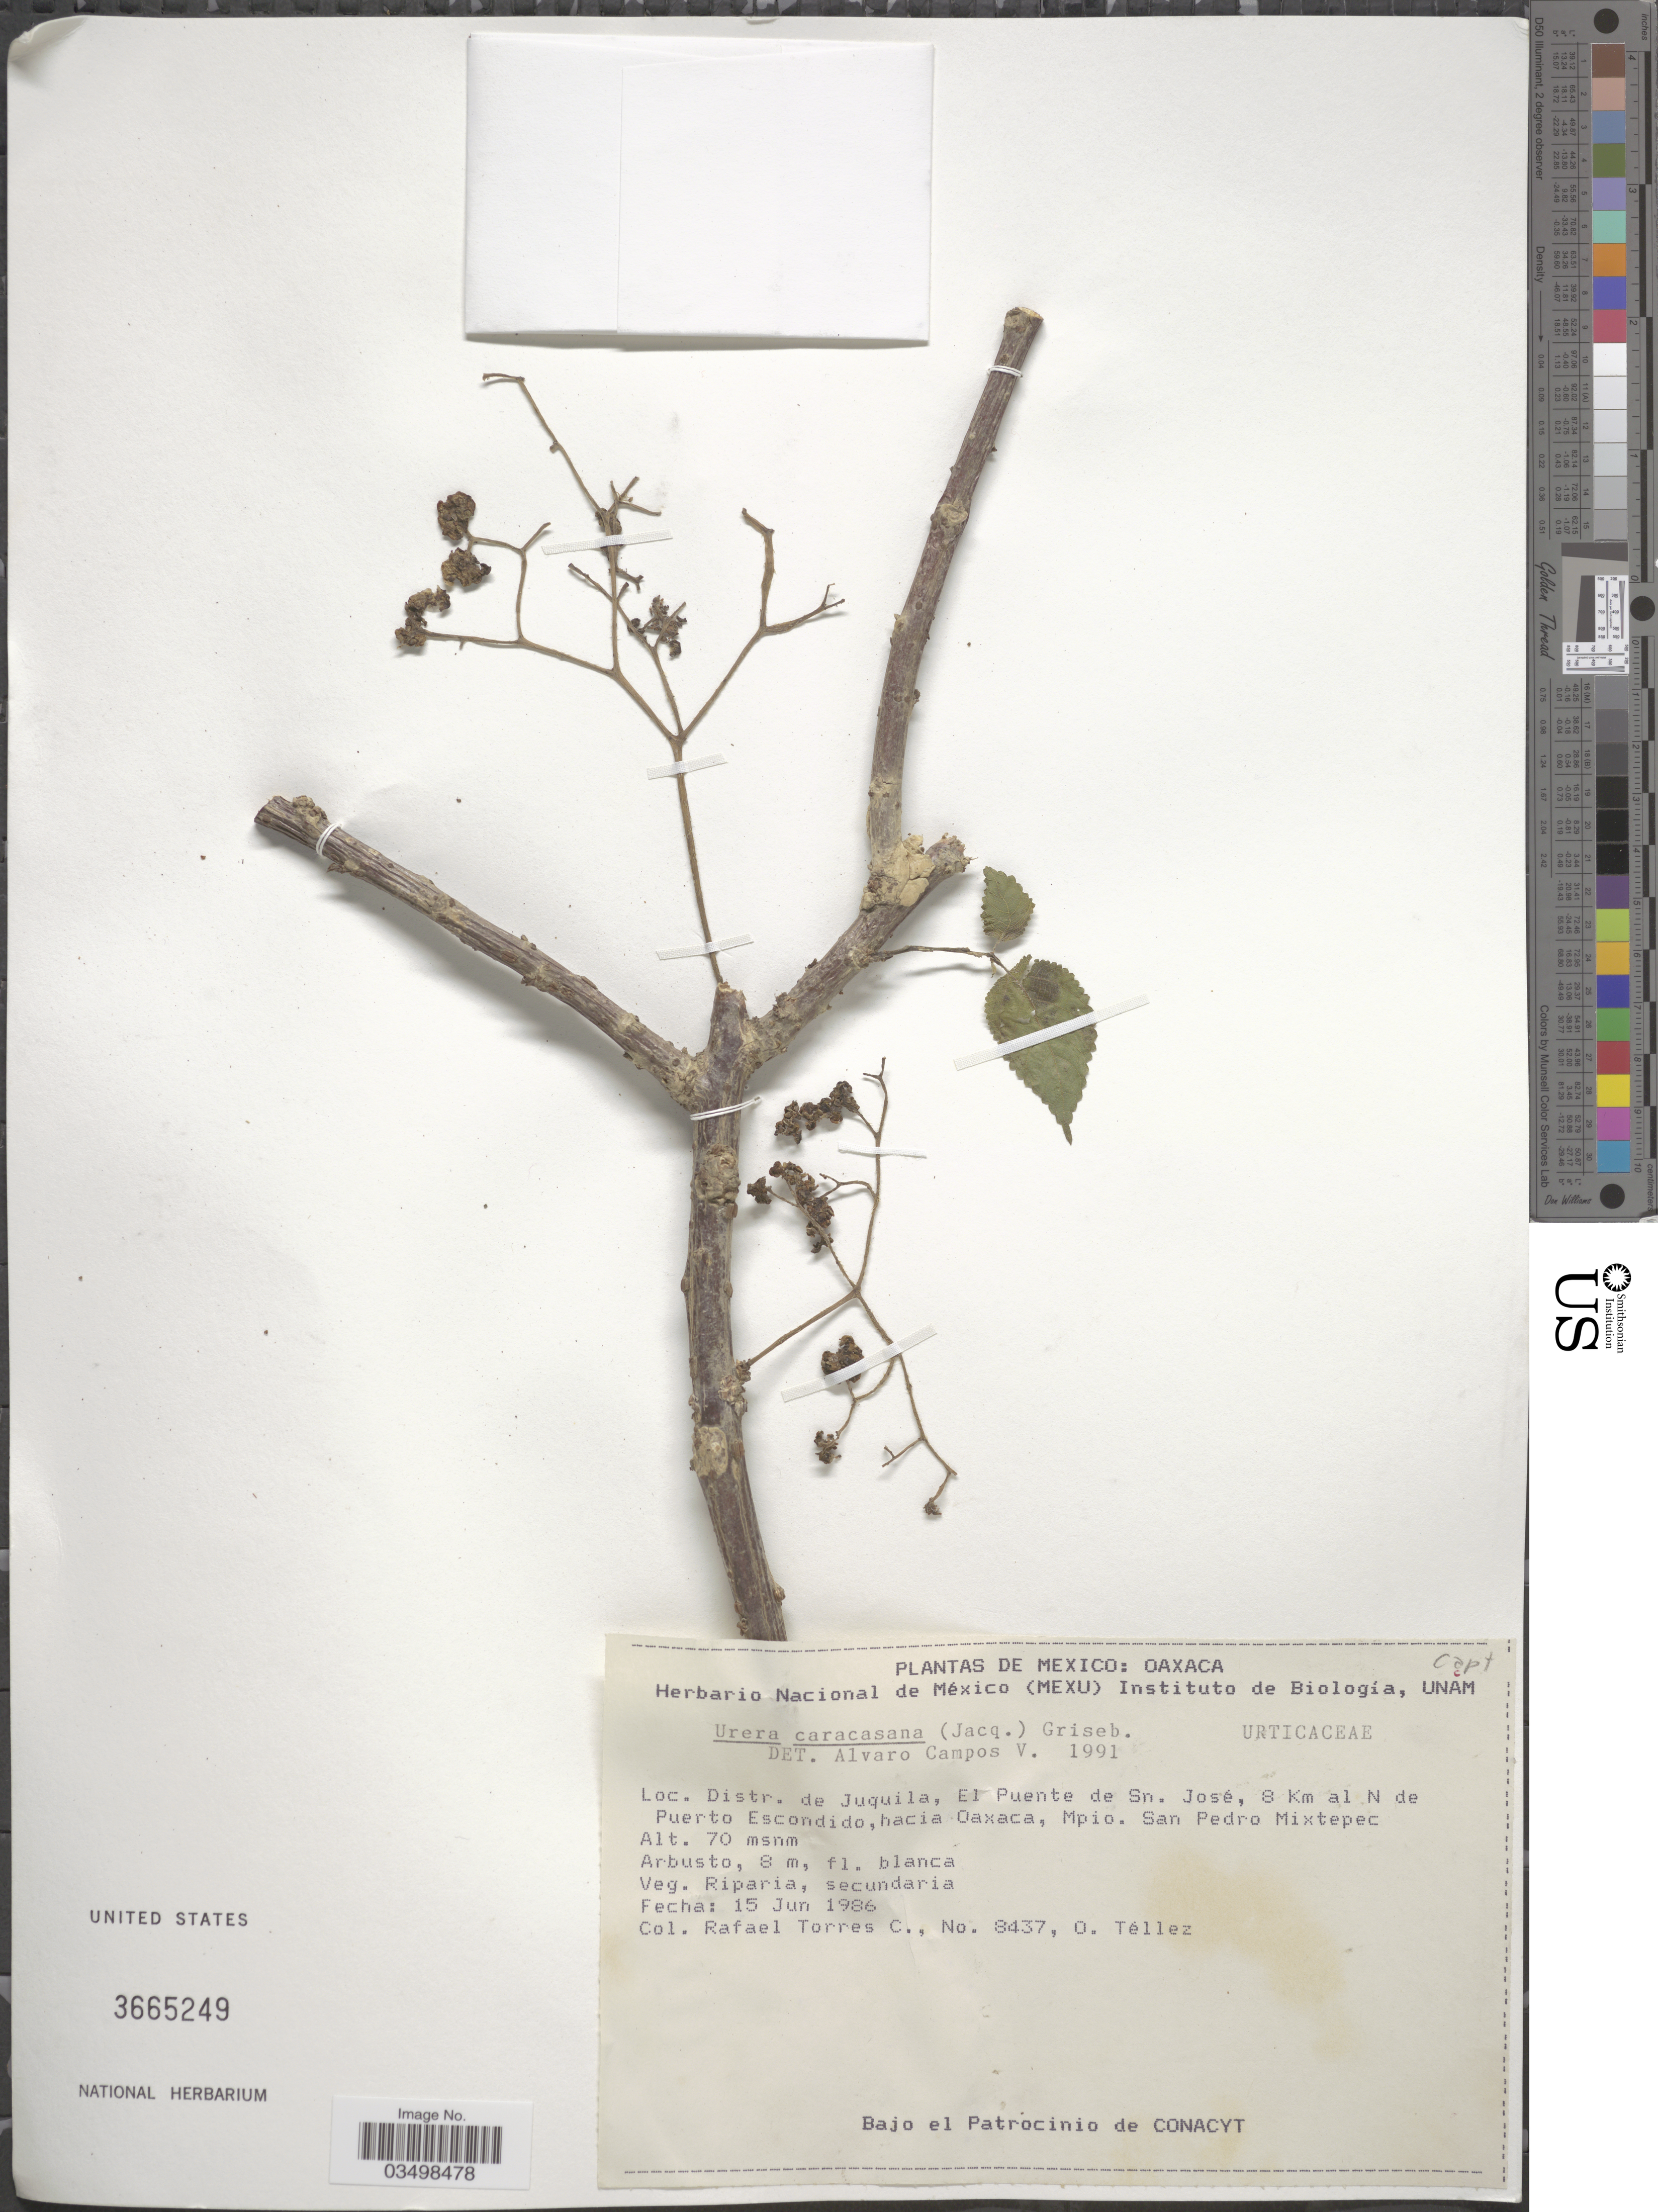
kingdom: Plantae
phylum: Tracheophyta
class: Magnoliopsida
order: Rosales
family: Urticaceae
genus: Urera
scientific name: Urera caracasana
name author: (Jacq.) Gaudich. ex Griseb.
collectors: R. Torres C. & O. Tellez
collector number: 8437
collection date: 1986-06-15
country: Mexico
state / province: Oaxaca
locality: Distr. de Juquila, El Puente de Sn. José, 8 Km al N de Puerto Escondido, hacia Oaxaca, Mpio. San Pedro Mixtepec.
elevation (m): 70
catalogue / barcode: US 3665249